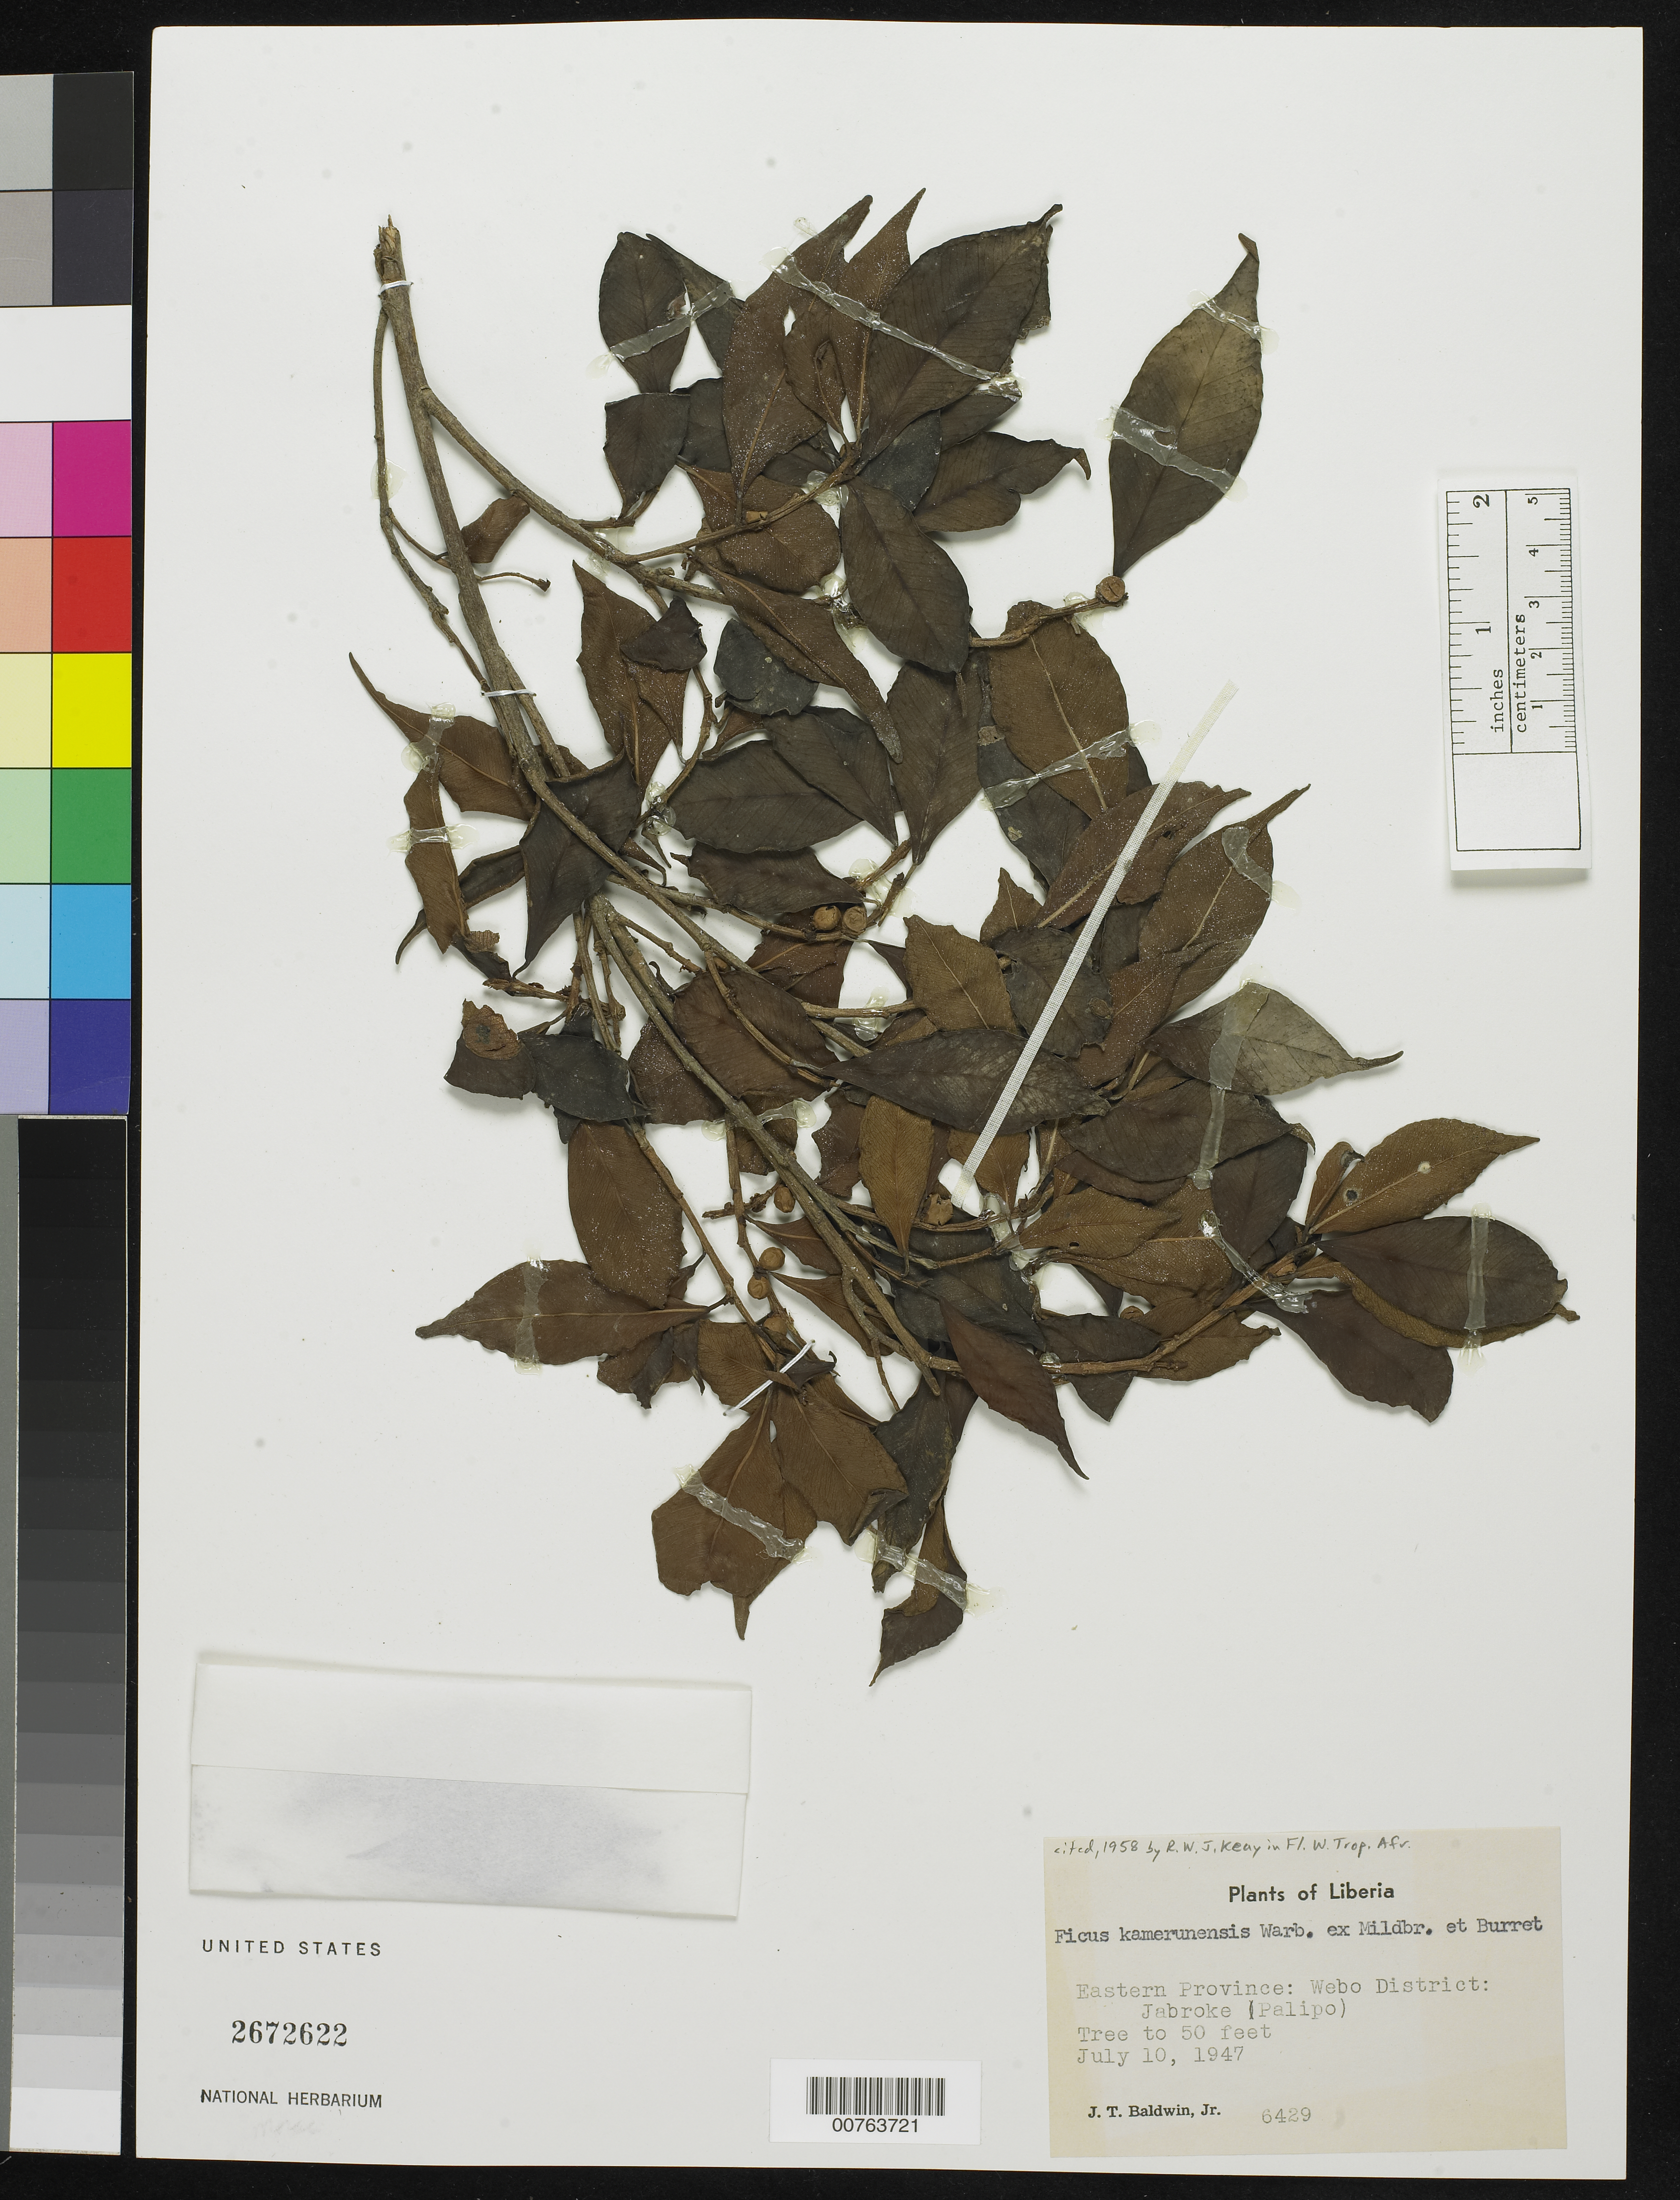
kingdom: Plantae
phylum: Tracheophyta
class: Magnoliopsida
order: Rosales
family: Moraceae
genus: Ficus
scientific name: Ficus kamerunensis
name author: Warb. ex Mildbr. & Burret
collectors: J. T. Baldwin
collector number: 8429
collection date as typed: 10 Jul 1947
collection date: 1947-07-10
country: Liberia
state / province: River Gee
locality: Eastern Province: Webo District, Jabroke (Palipo)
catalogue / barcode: US 2672622